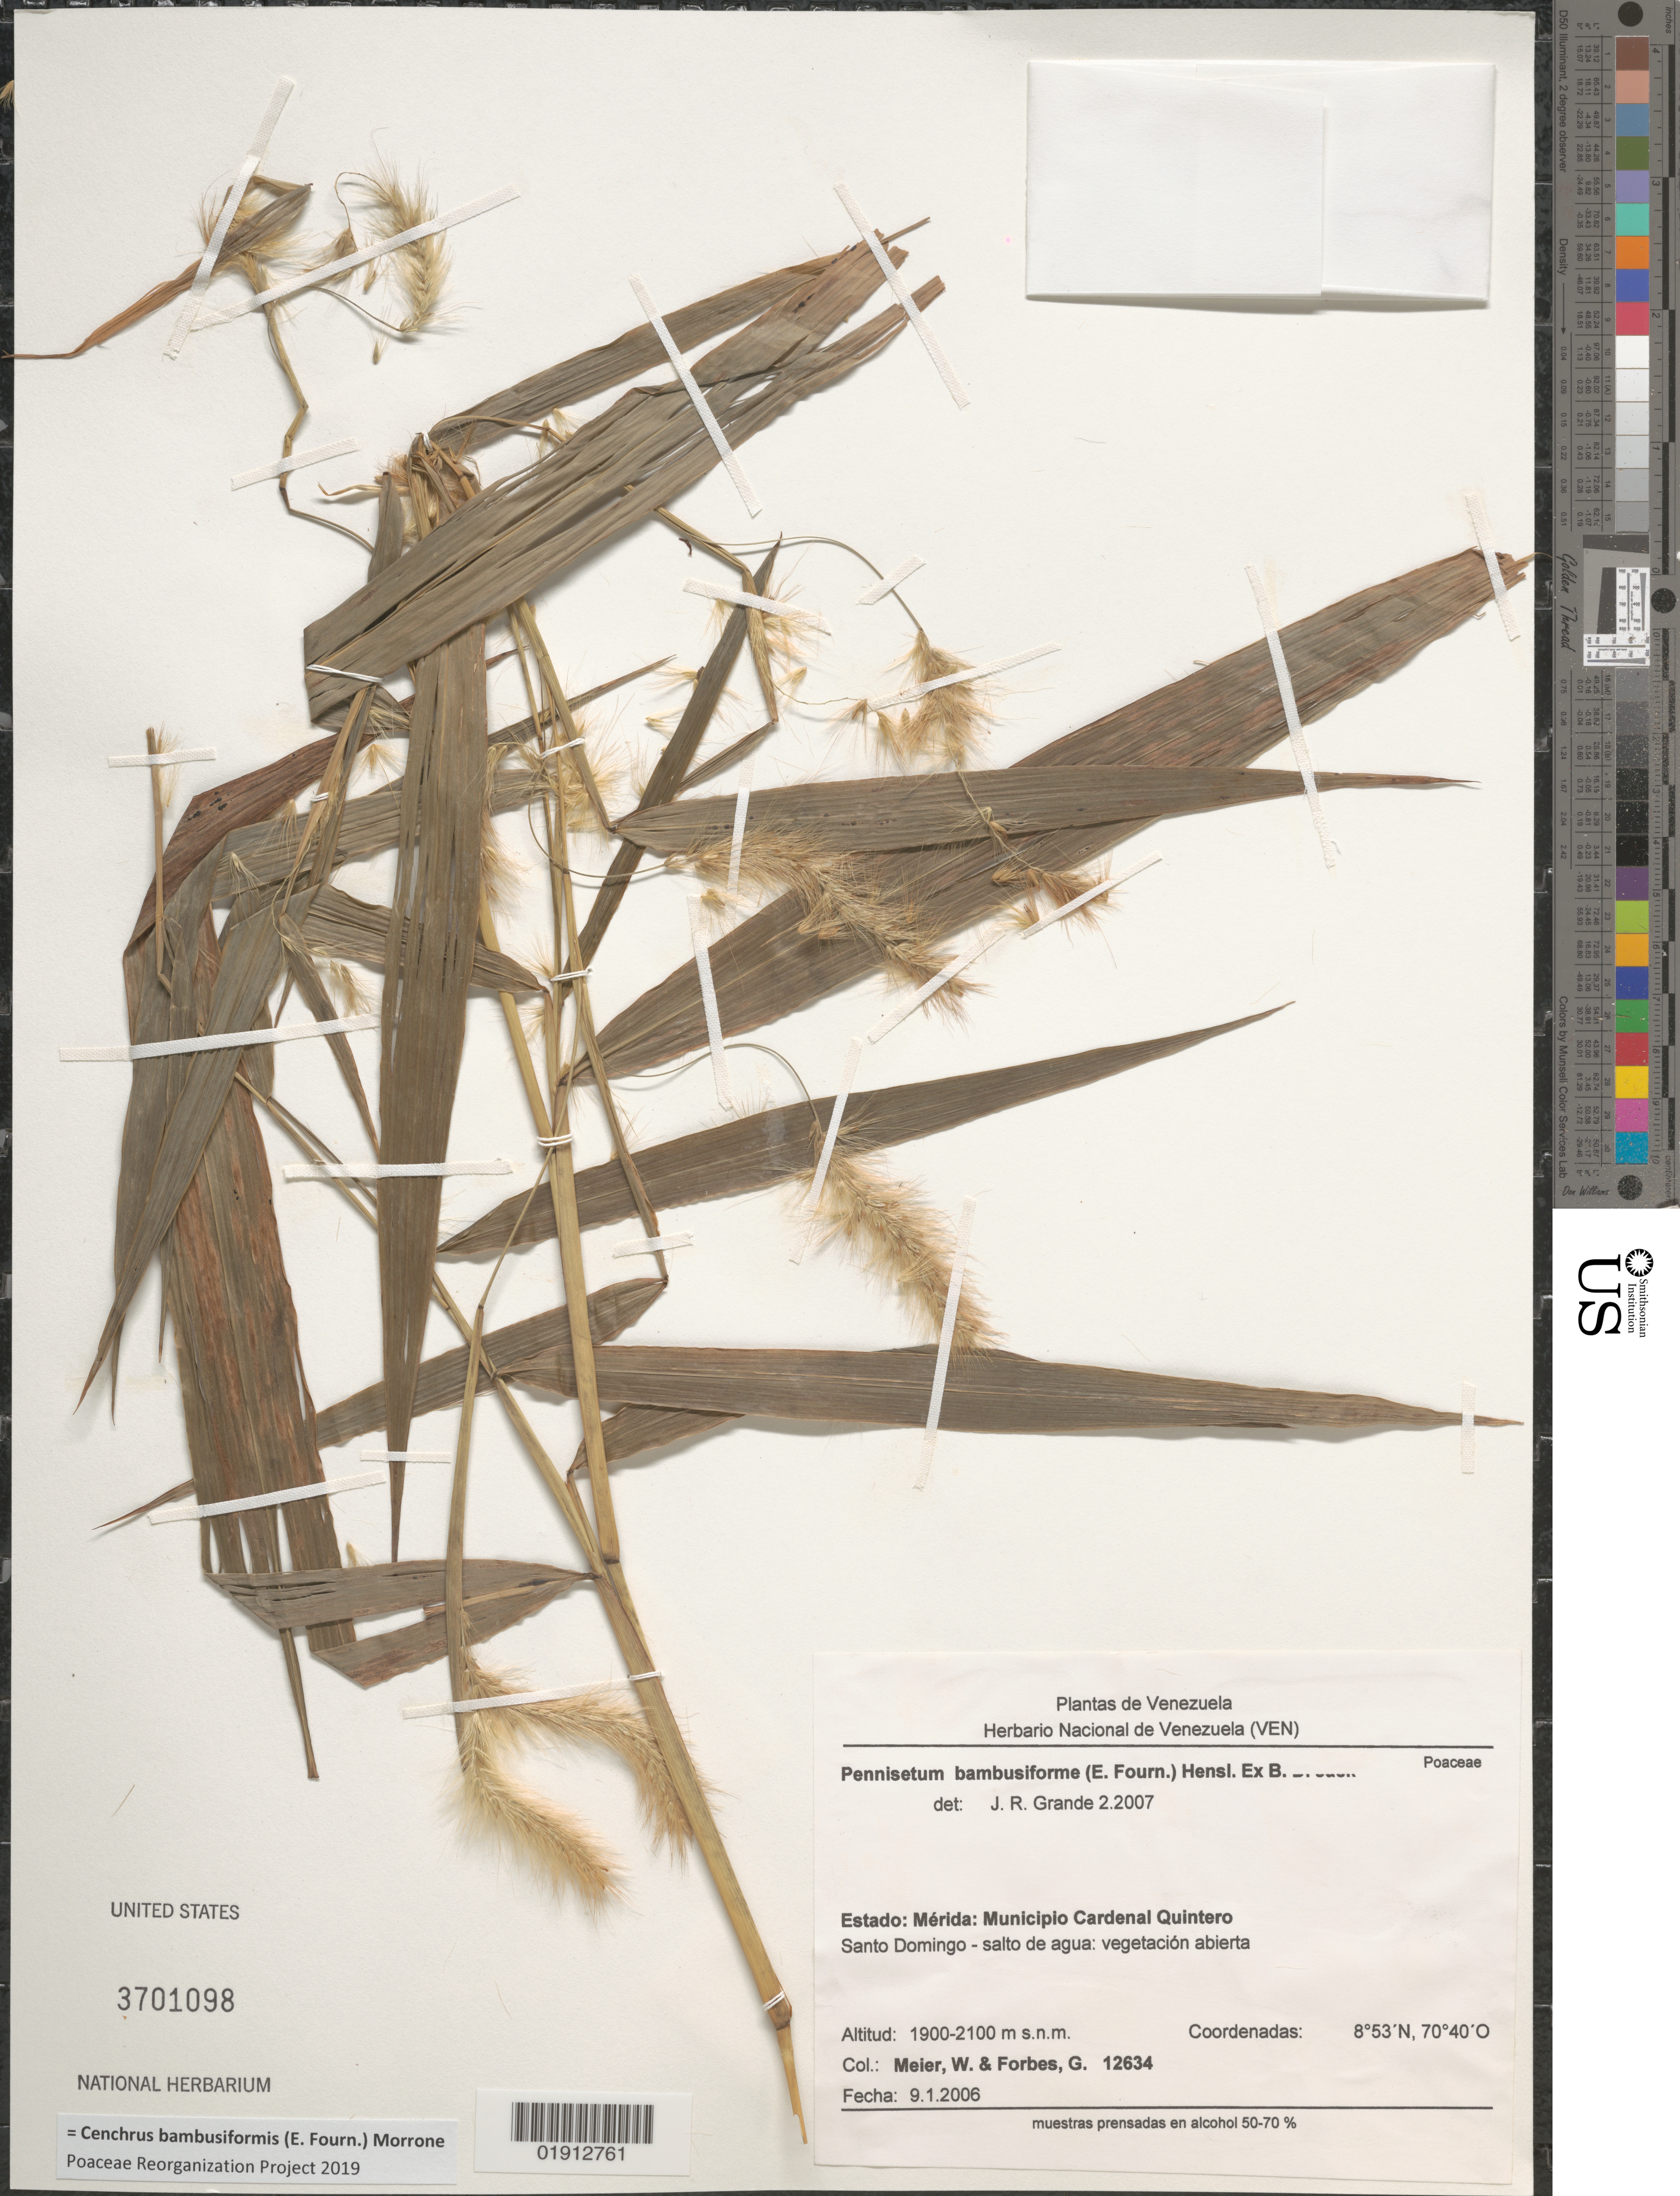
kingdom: Plantae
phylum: Tracheophyta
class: Liliopsida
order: Poales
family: Poaceae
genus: Cenchrus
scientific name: Cenchrus bambusiformis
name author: (E. Fourn.) Morrone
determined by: Poaceae Reorganization Project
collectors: W. Meier & G. Forbes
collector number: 12634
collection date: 2006-01-09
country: Venezuela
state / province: Mérida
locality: Municipio Cardenal Quintero. Santo Domingo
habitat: Salto de agua: vegetacion abierta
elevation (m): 1900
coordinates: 8 53 N, 70 40 O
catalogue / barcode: US 3701098